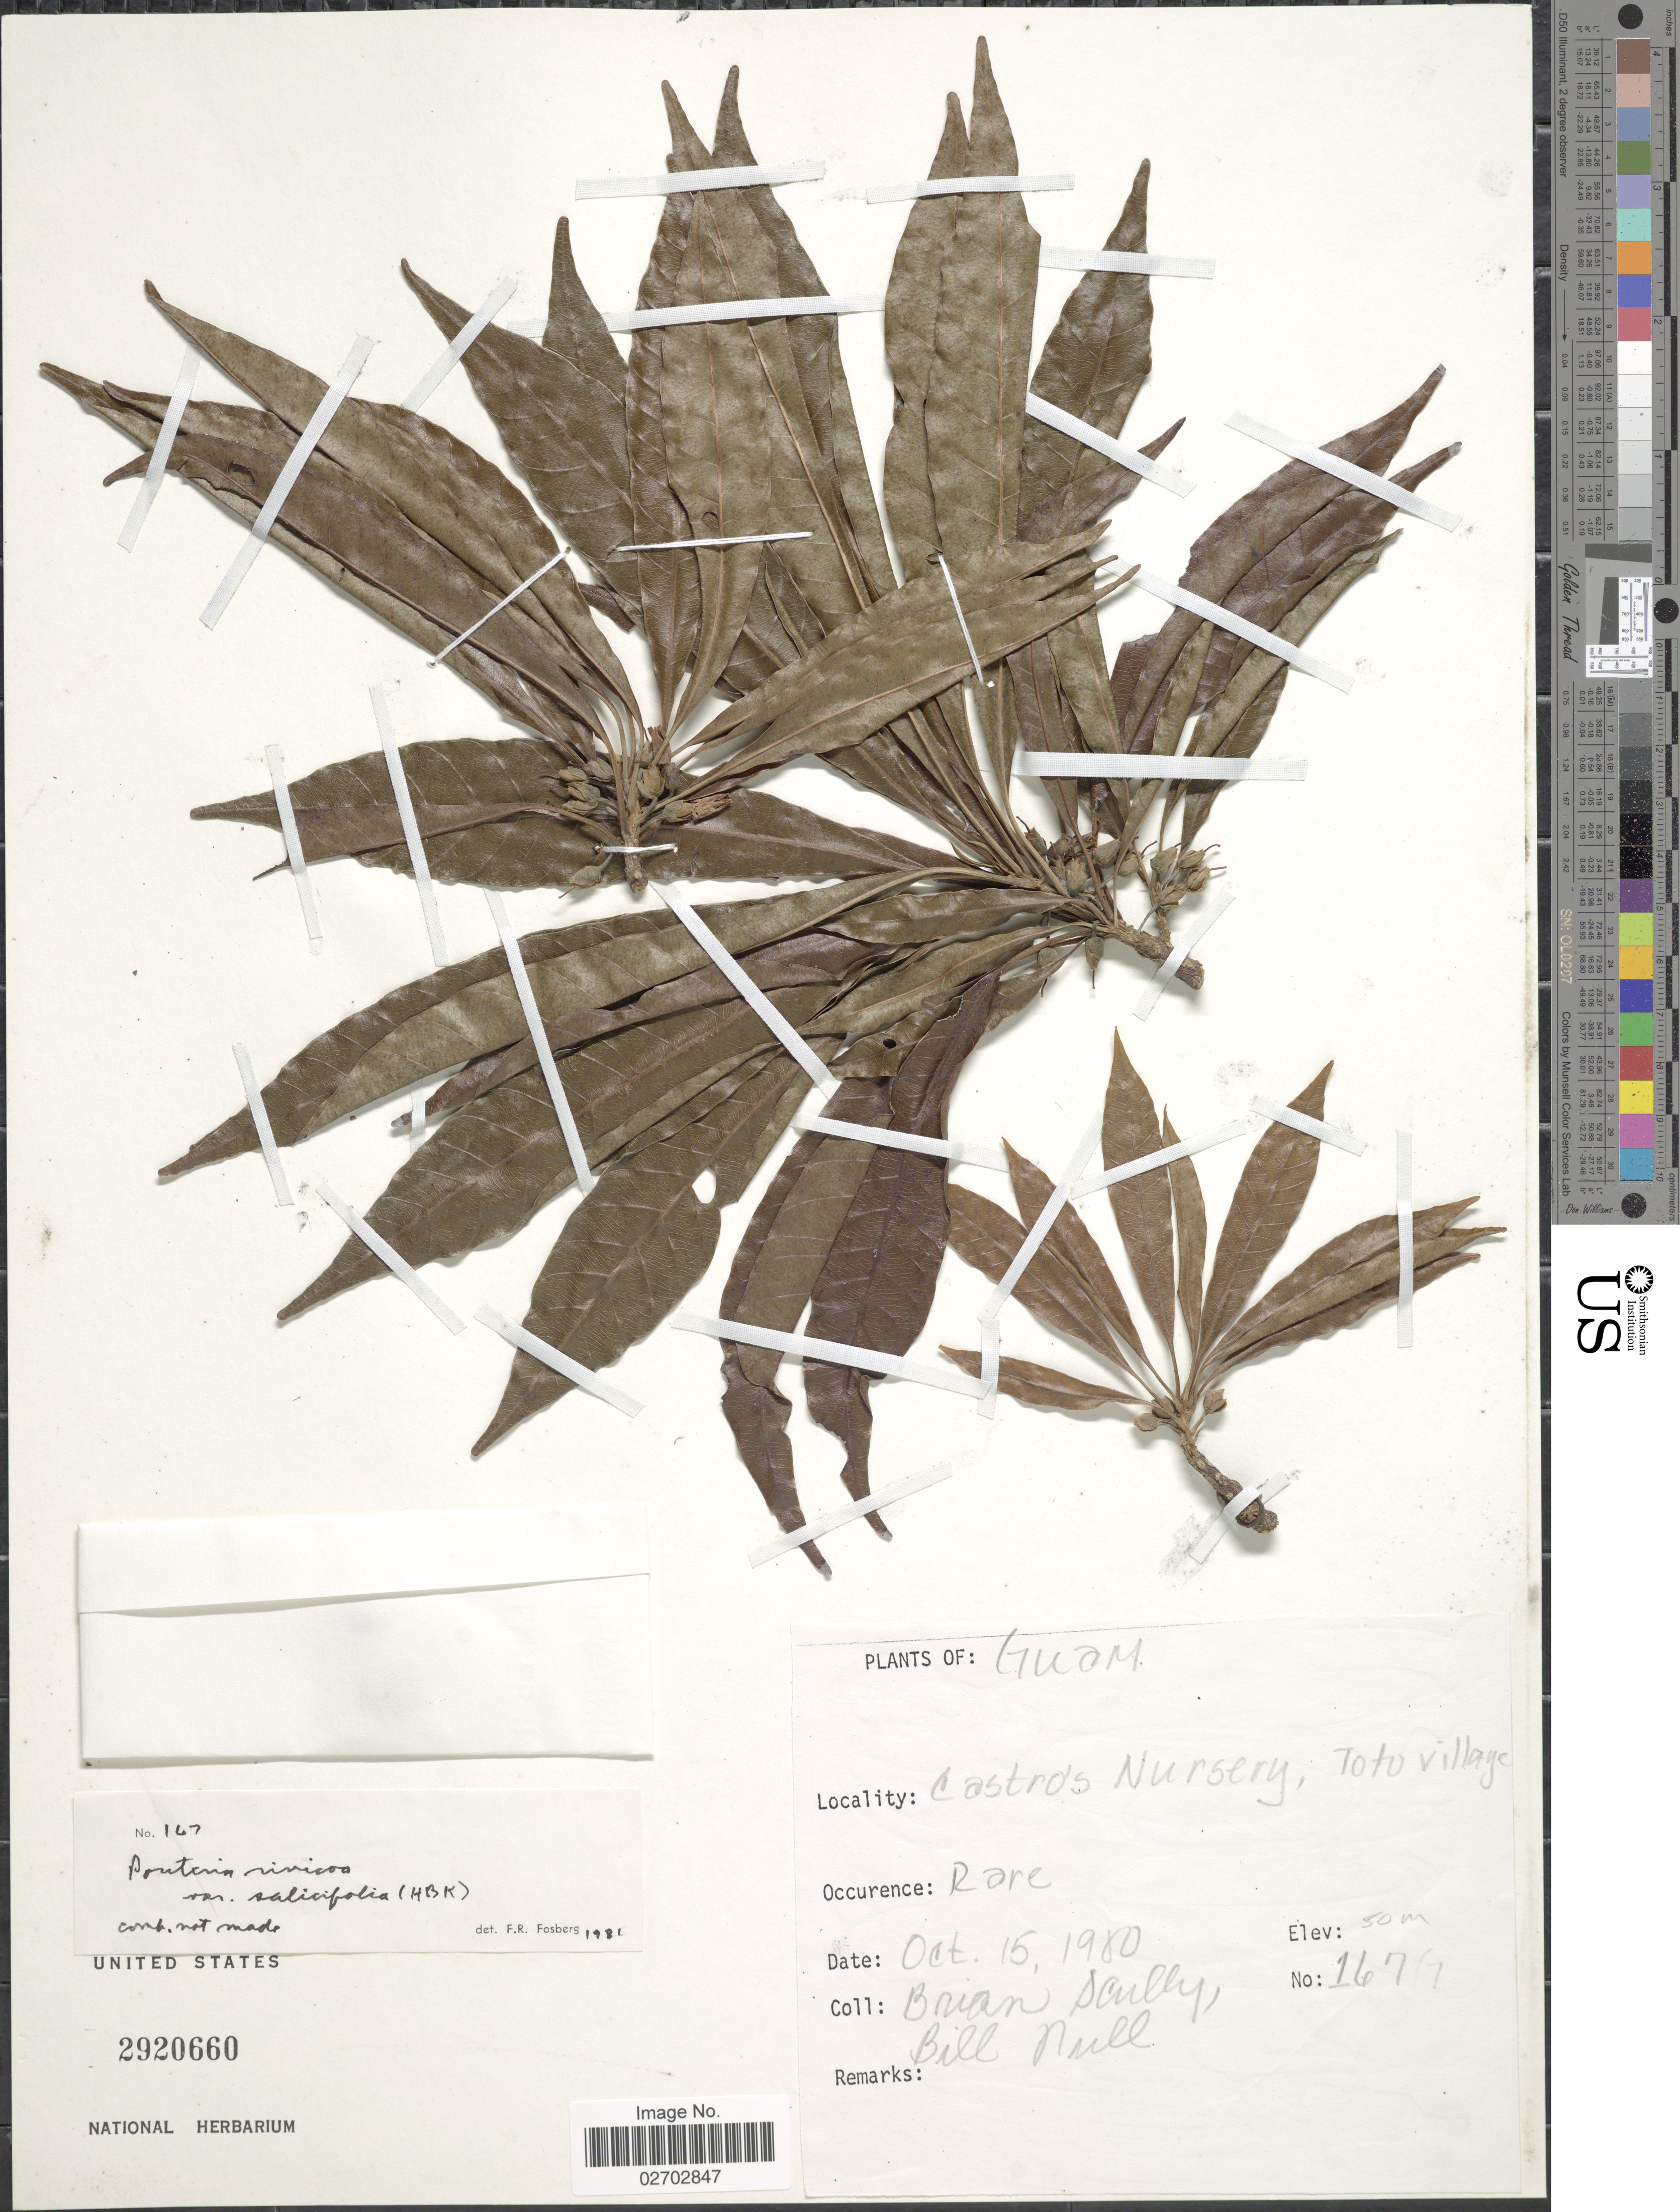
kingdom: Plantae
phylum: Tracheophyta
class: Magnoliopsida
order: Ericales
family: Sapotaceae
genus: Pouteria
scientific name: Pouteria rivicoa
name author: Ducke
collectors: B. Scully & B. Null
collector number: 167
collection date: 1980-10-15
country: Guam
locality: Castro's Nursery, Toto village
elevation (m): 50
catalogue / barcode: US 2920660